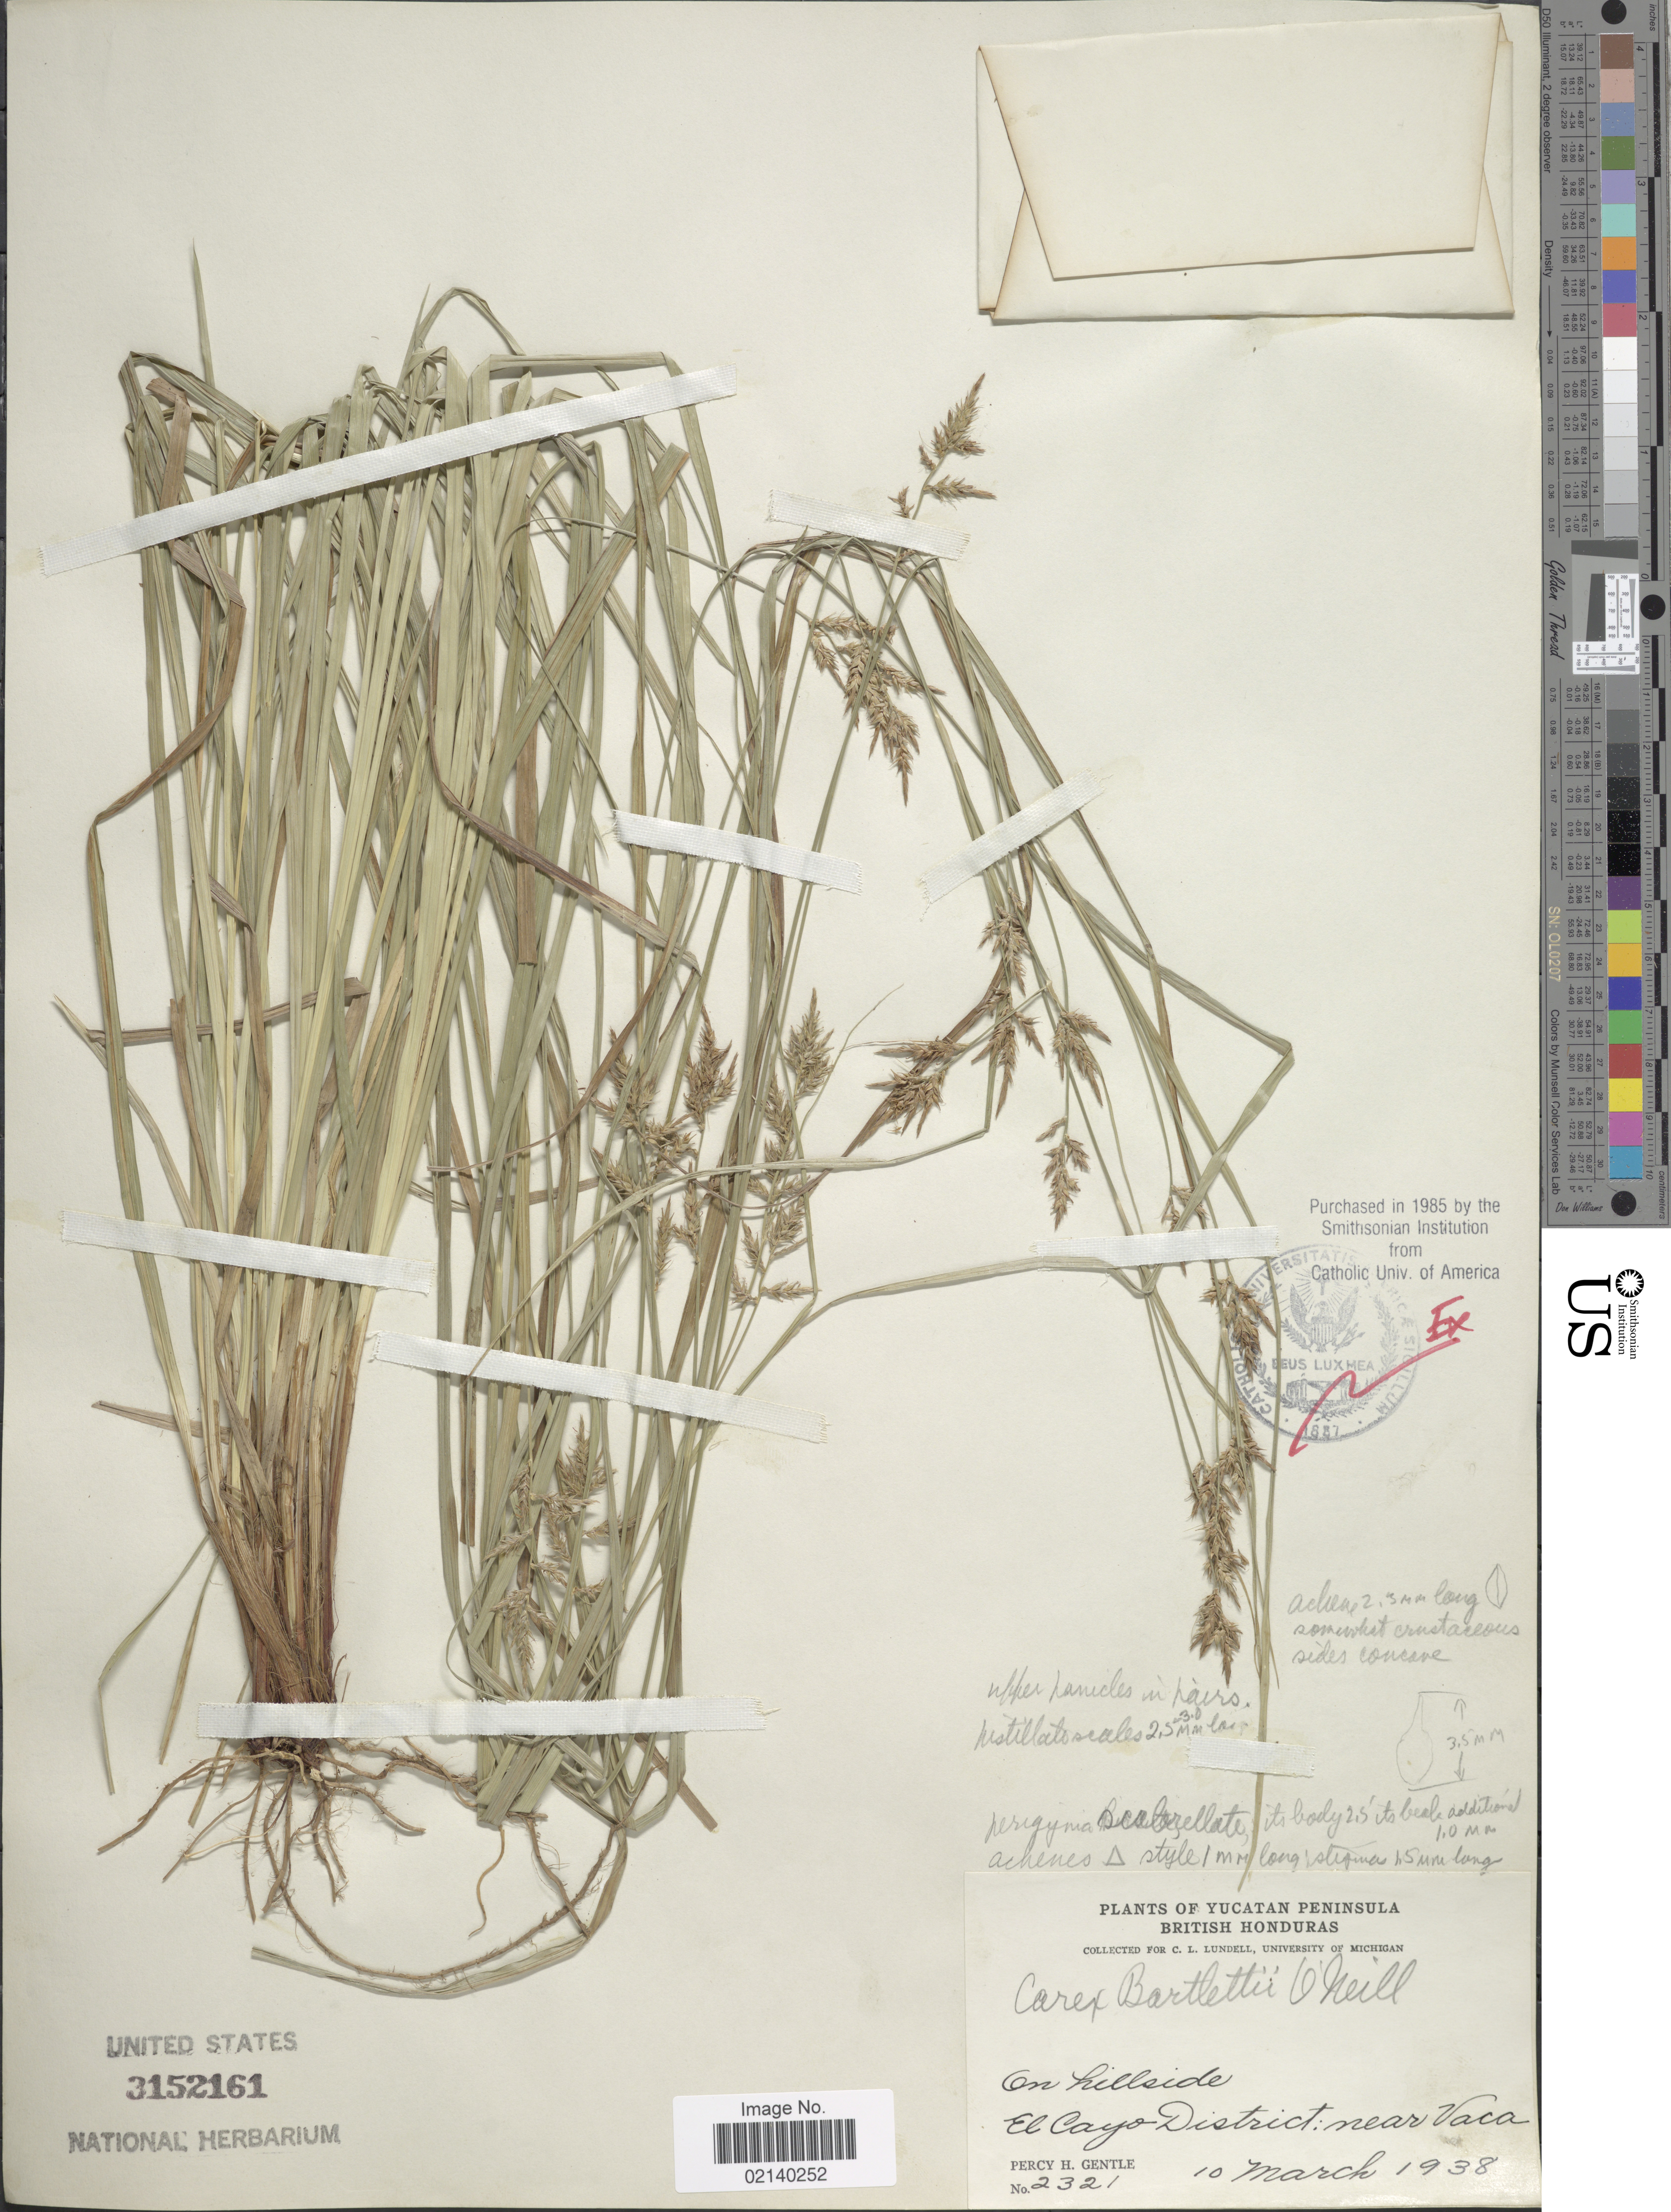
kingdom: Plantae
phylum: Tracheophyta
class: Liliopsida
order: Poales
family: Cyperaceae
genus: Carex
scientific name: Carex bartlettii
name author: O'Neill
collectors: P. H. Gentle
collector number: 2321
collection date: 1938-03-10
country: Belize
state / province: Cayo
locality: Yucatan Peninsula. British Honduras, El Cayo District: near Vaca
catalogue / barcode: US 3152161